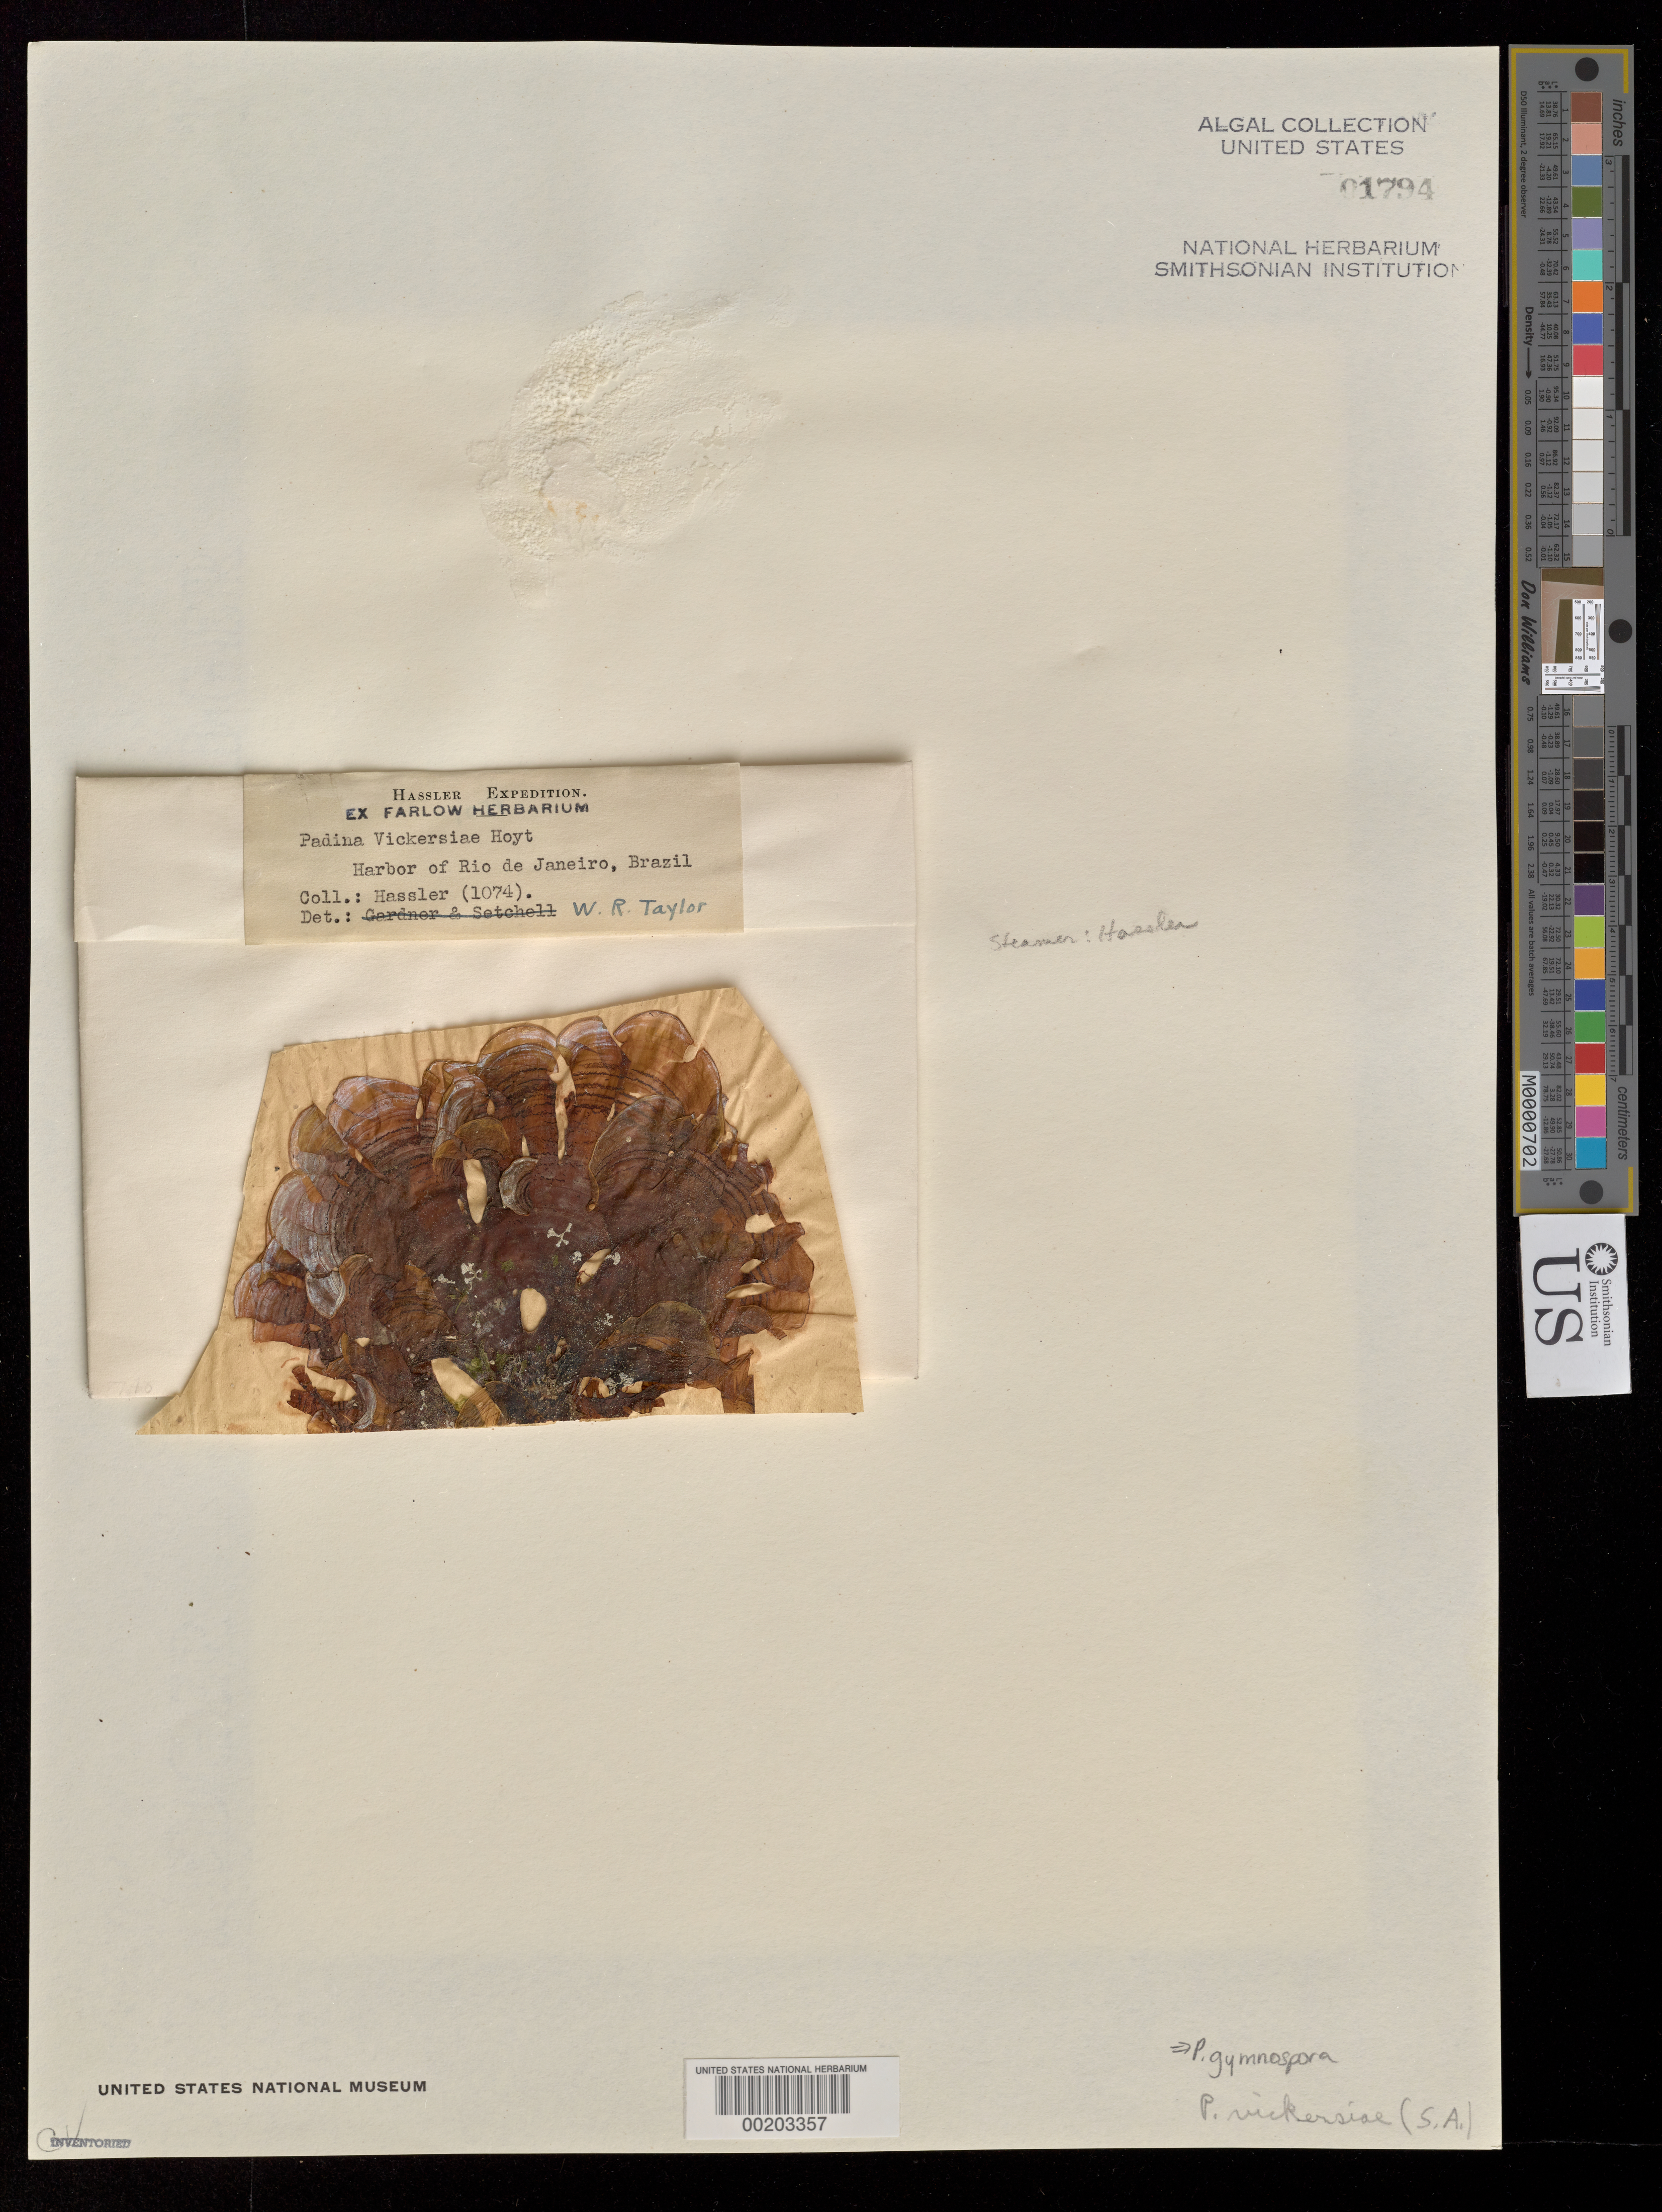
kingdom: Chromista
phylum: Ochrophyta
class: Phaeophyceae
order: Dictyotales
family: Dictyotaceae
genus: Padina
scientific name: Padina gymnospora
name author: (Kütz.) O.G. Sond.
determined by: Algae name updating Project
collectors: T. Hill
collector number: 1074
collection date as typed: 1872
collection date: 1872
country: Brazil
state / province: Rio de Janeiro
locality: Rio de Janeiro harbor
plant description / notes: Hassler Expedition, 1871-1872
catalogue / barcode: US 1794